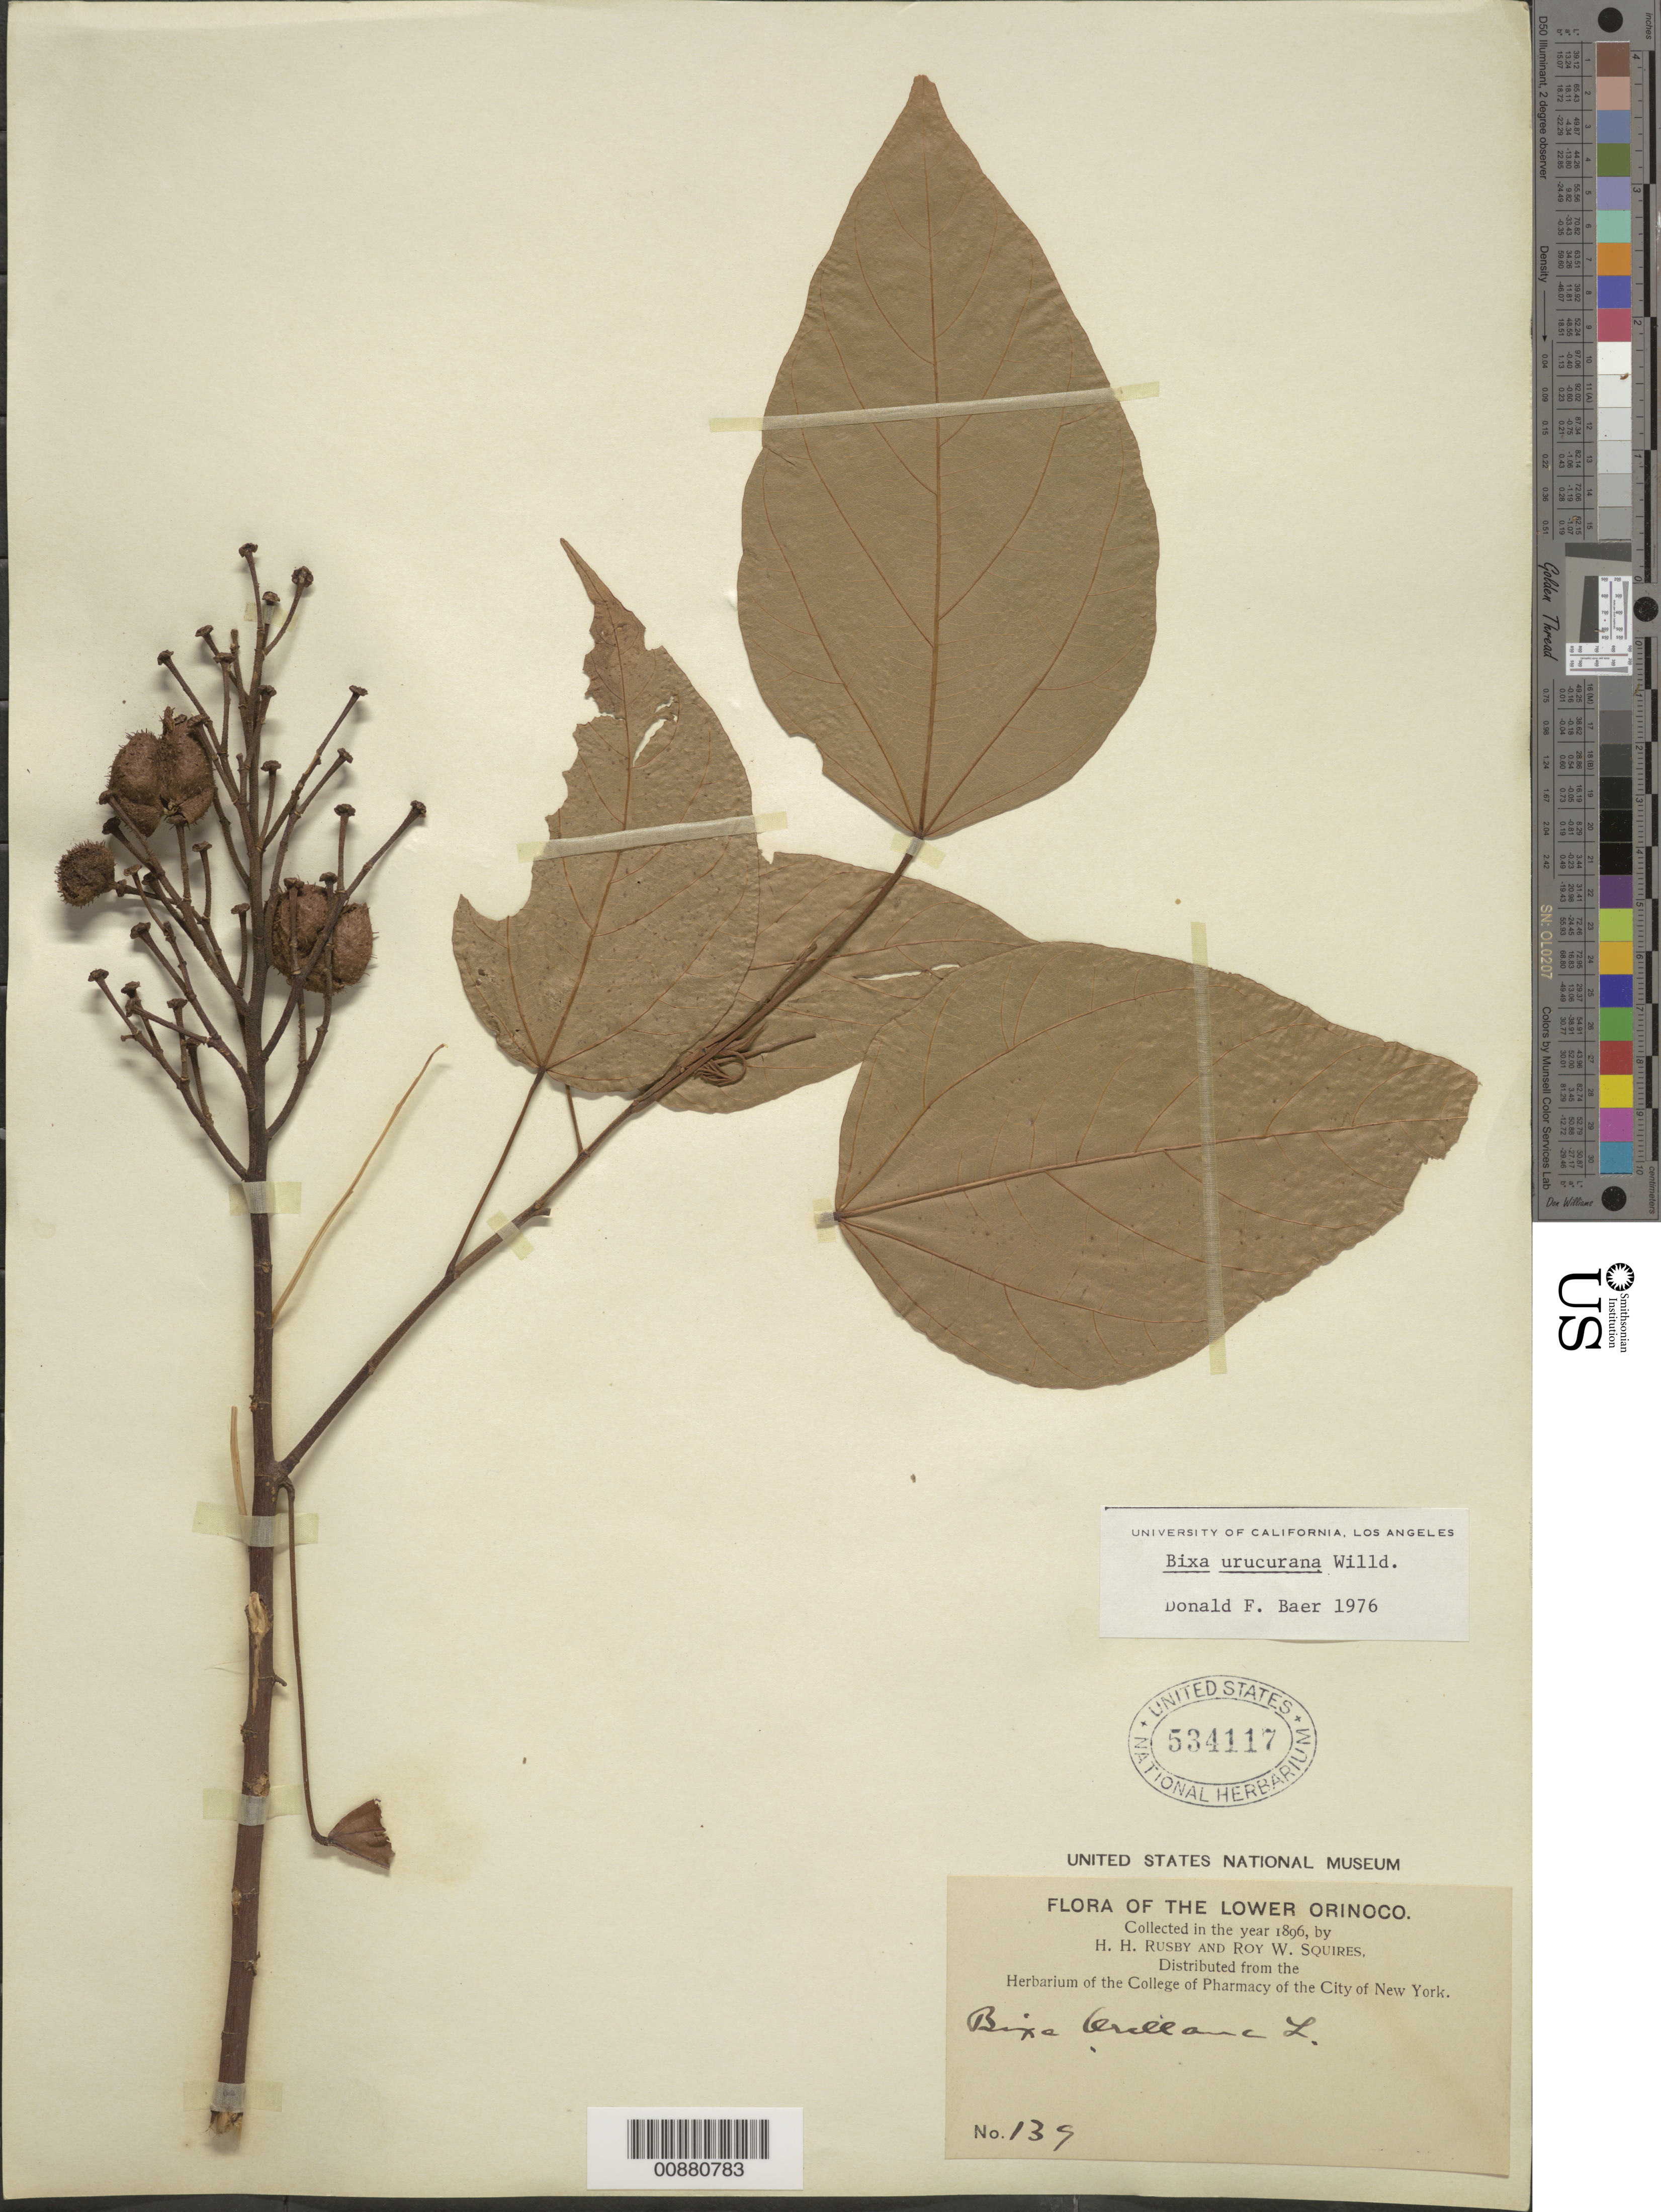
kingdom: Plantae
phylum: Tracheophyta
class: Magnoliopsida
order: Malvales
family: Bixaceae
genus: Bixa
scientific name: Bixa urucurana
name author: Willd.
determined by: Baer, D. F.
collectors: H. H. Rusby & R. Squires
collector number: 139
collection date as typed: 1896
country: Venezuela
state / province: Delta Amacuro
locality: Lower Orinoco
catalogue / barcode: US 534117